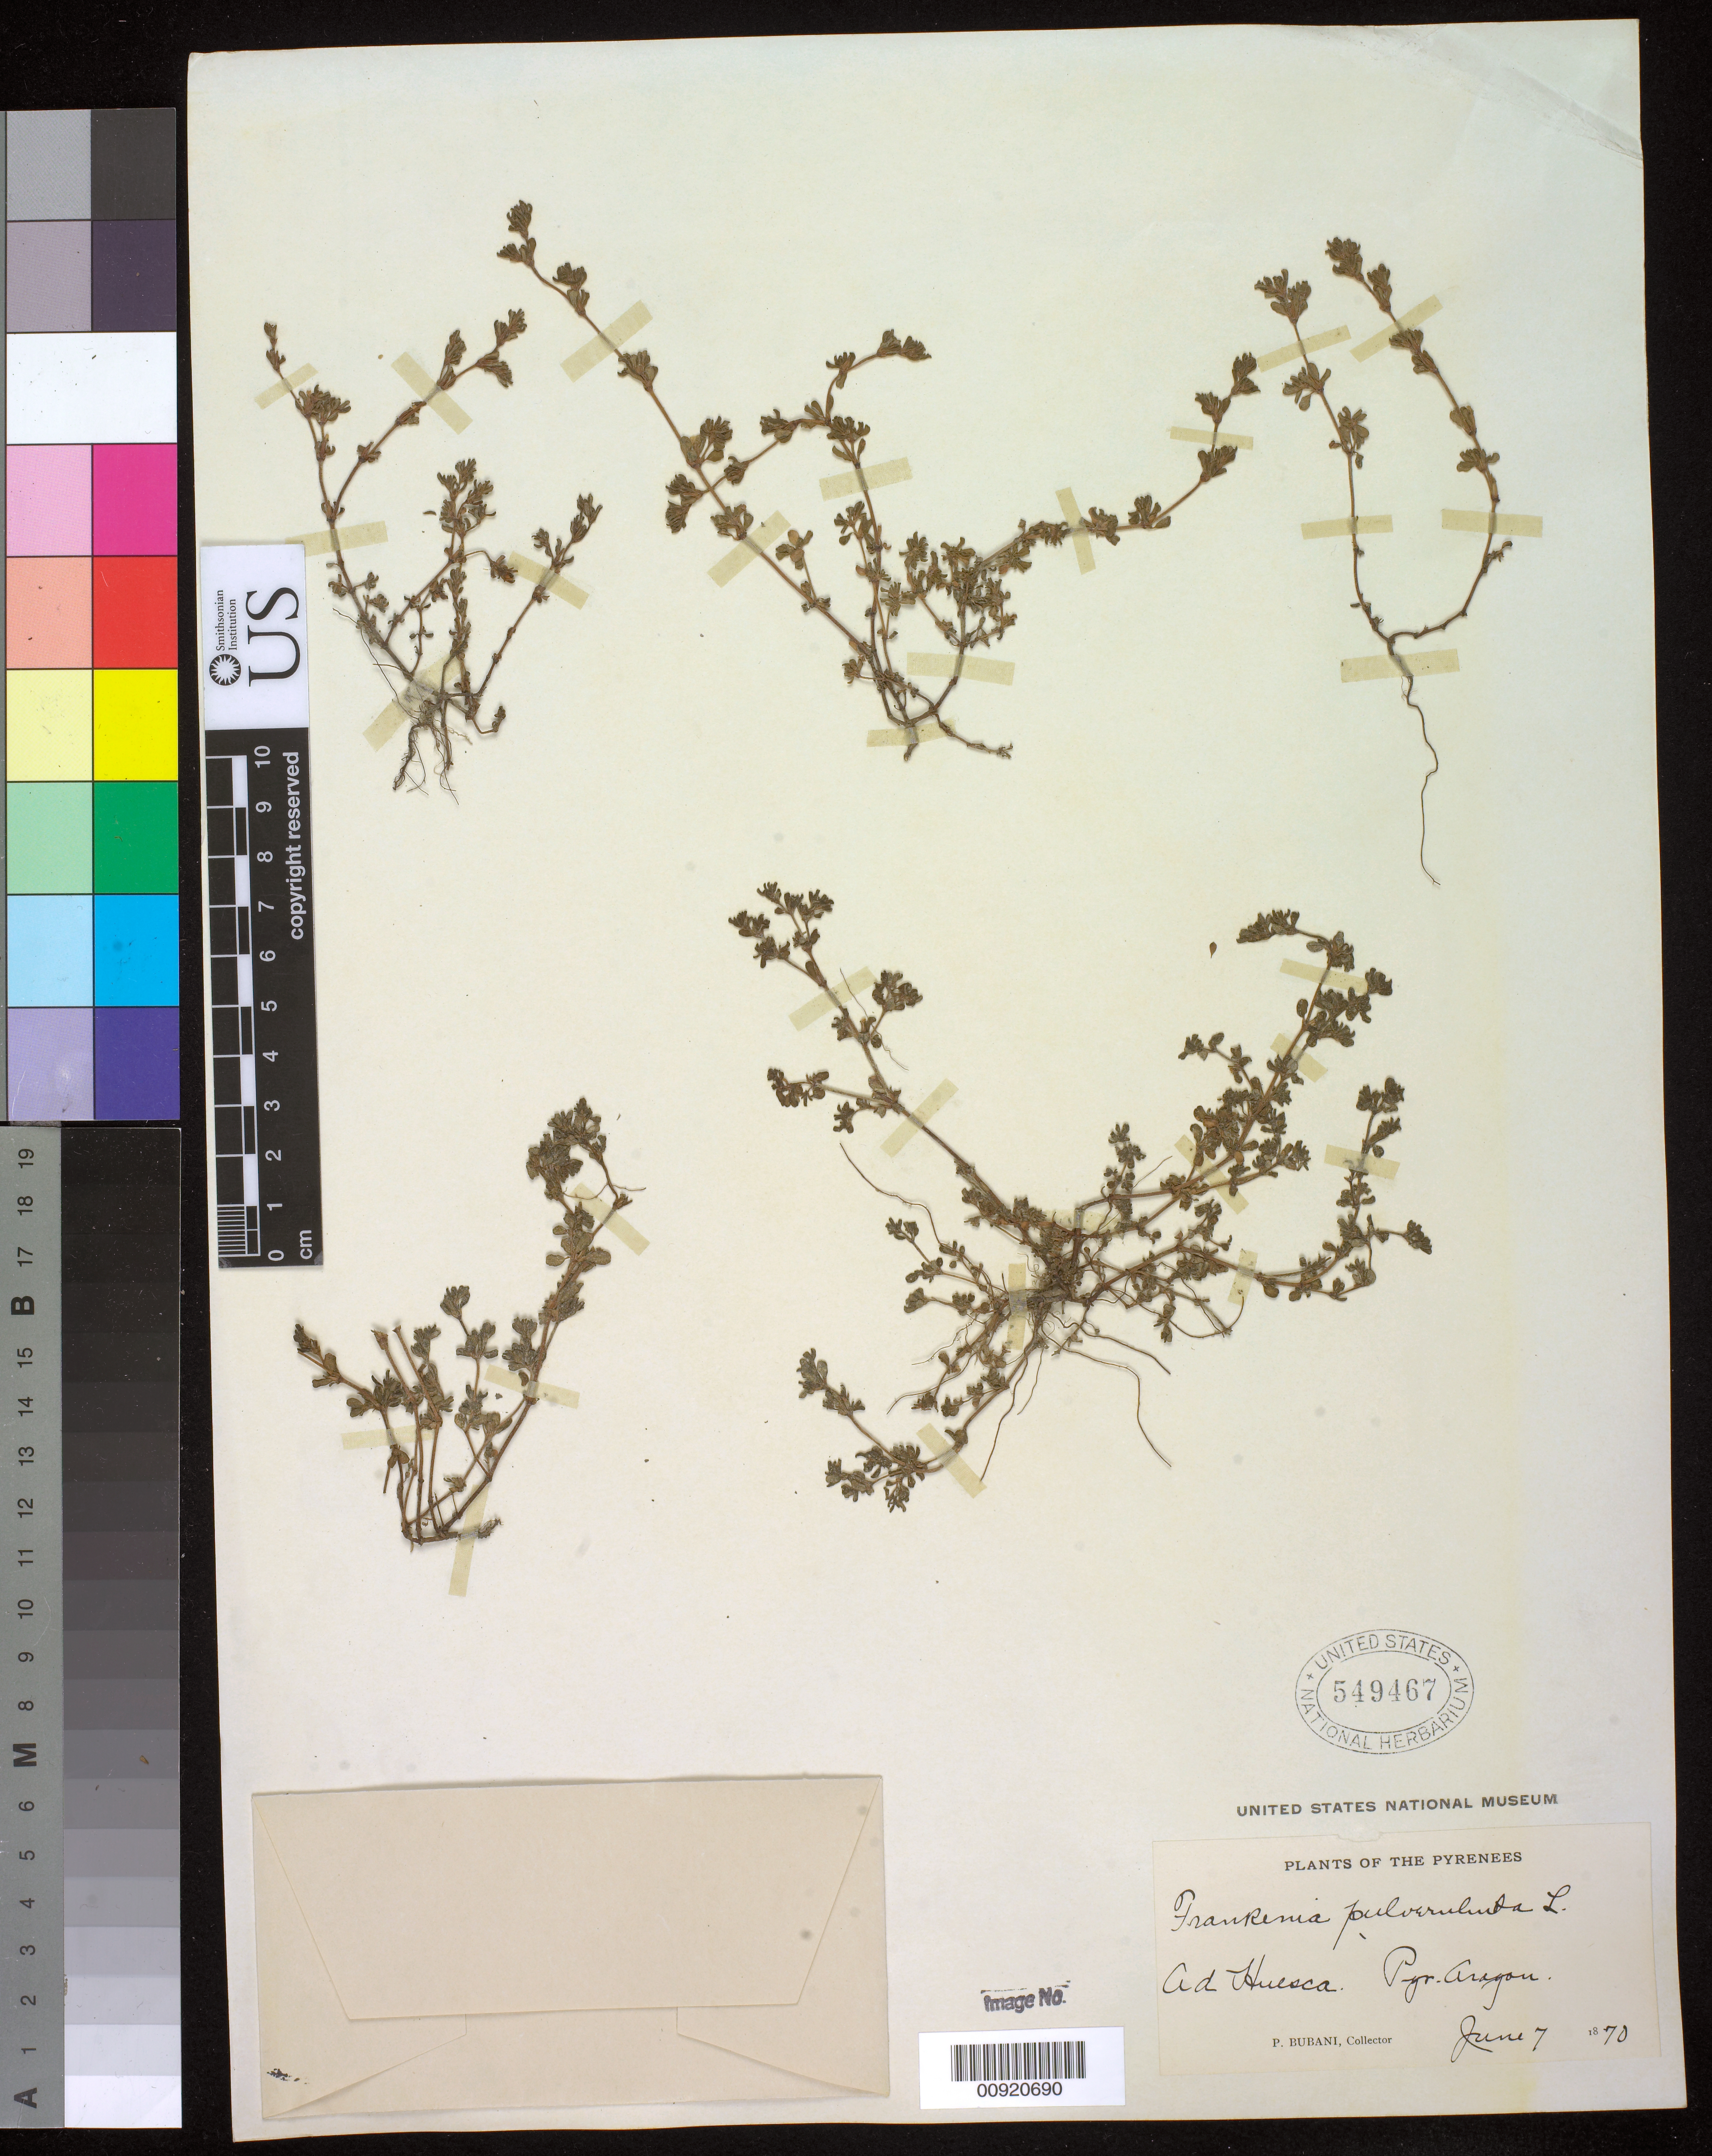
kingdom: Plantae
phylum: Tracheophyta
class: Magnoliopsida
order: Caryophyllales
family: Frankeniaceae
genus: Frankenia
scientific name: Frankenia pulverulenta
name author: L.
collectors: P. Bubani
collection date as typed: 07 Jun 1870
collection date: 1870-06-07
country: Spain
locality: Ad Huesca Pry. Aragon.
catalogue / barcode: US 549467